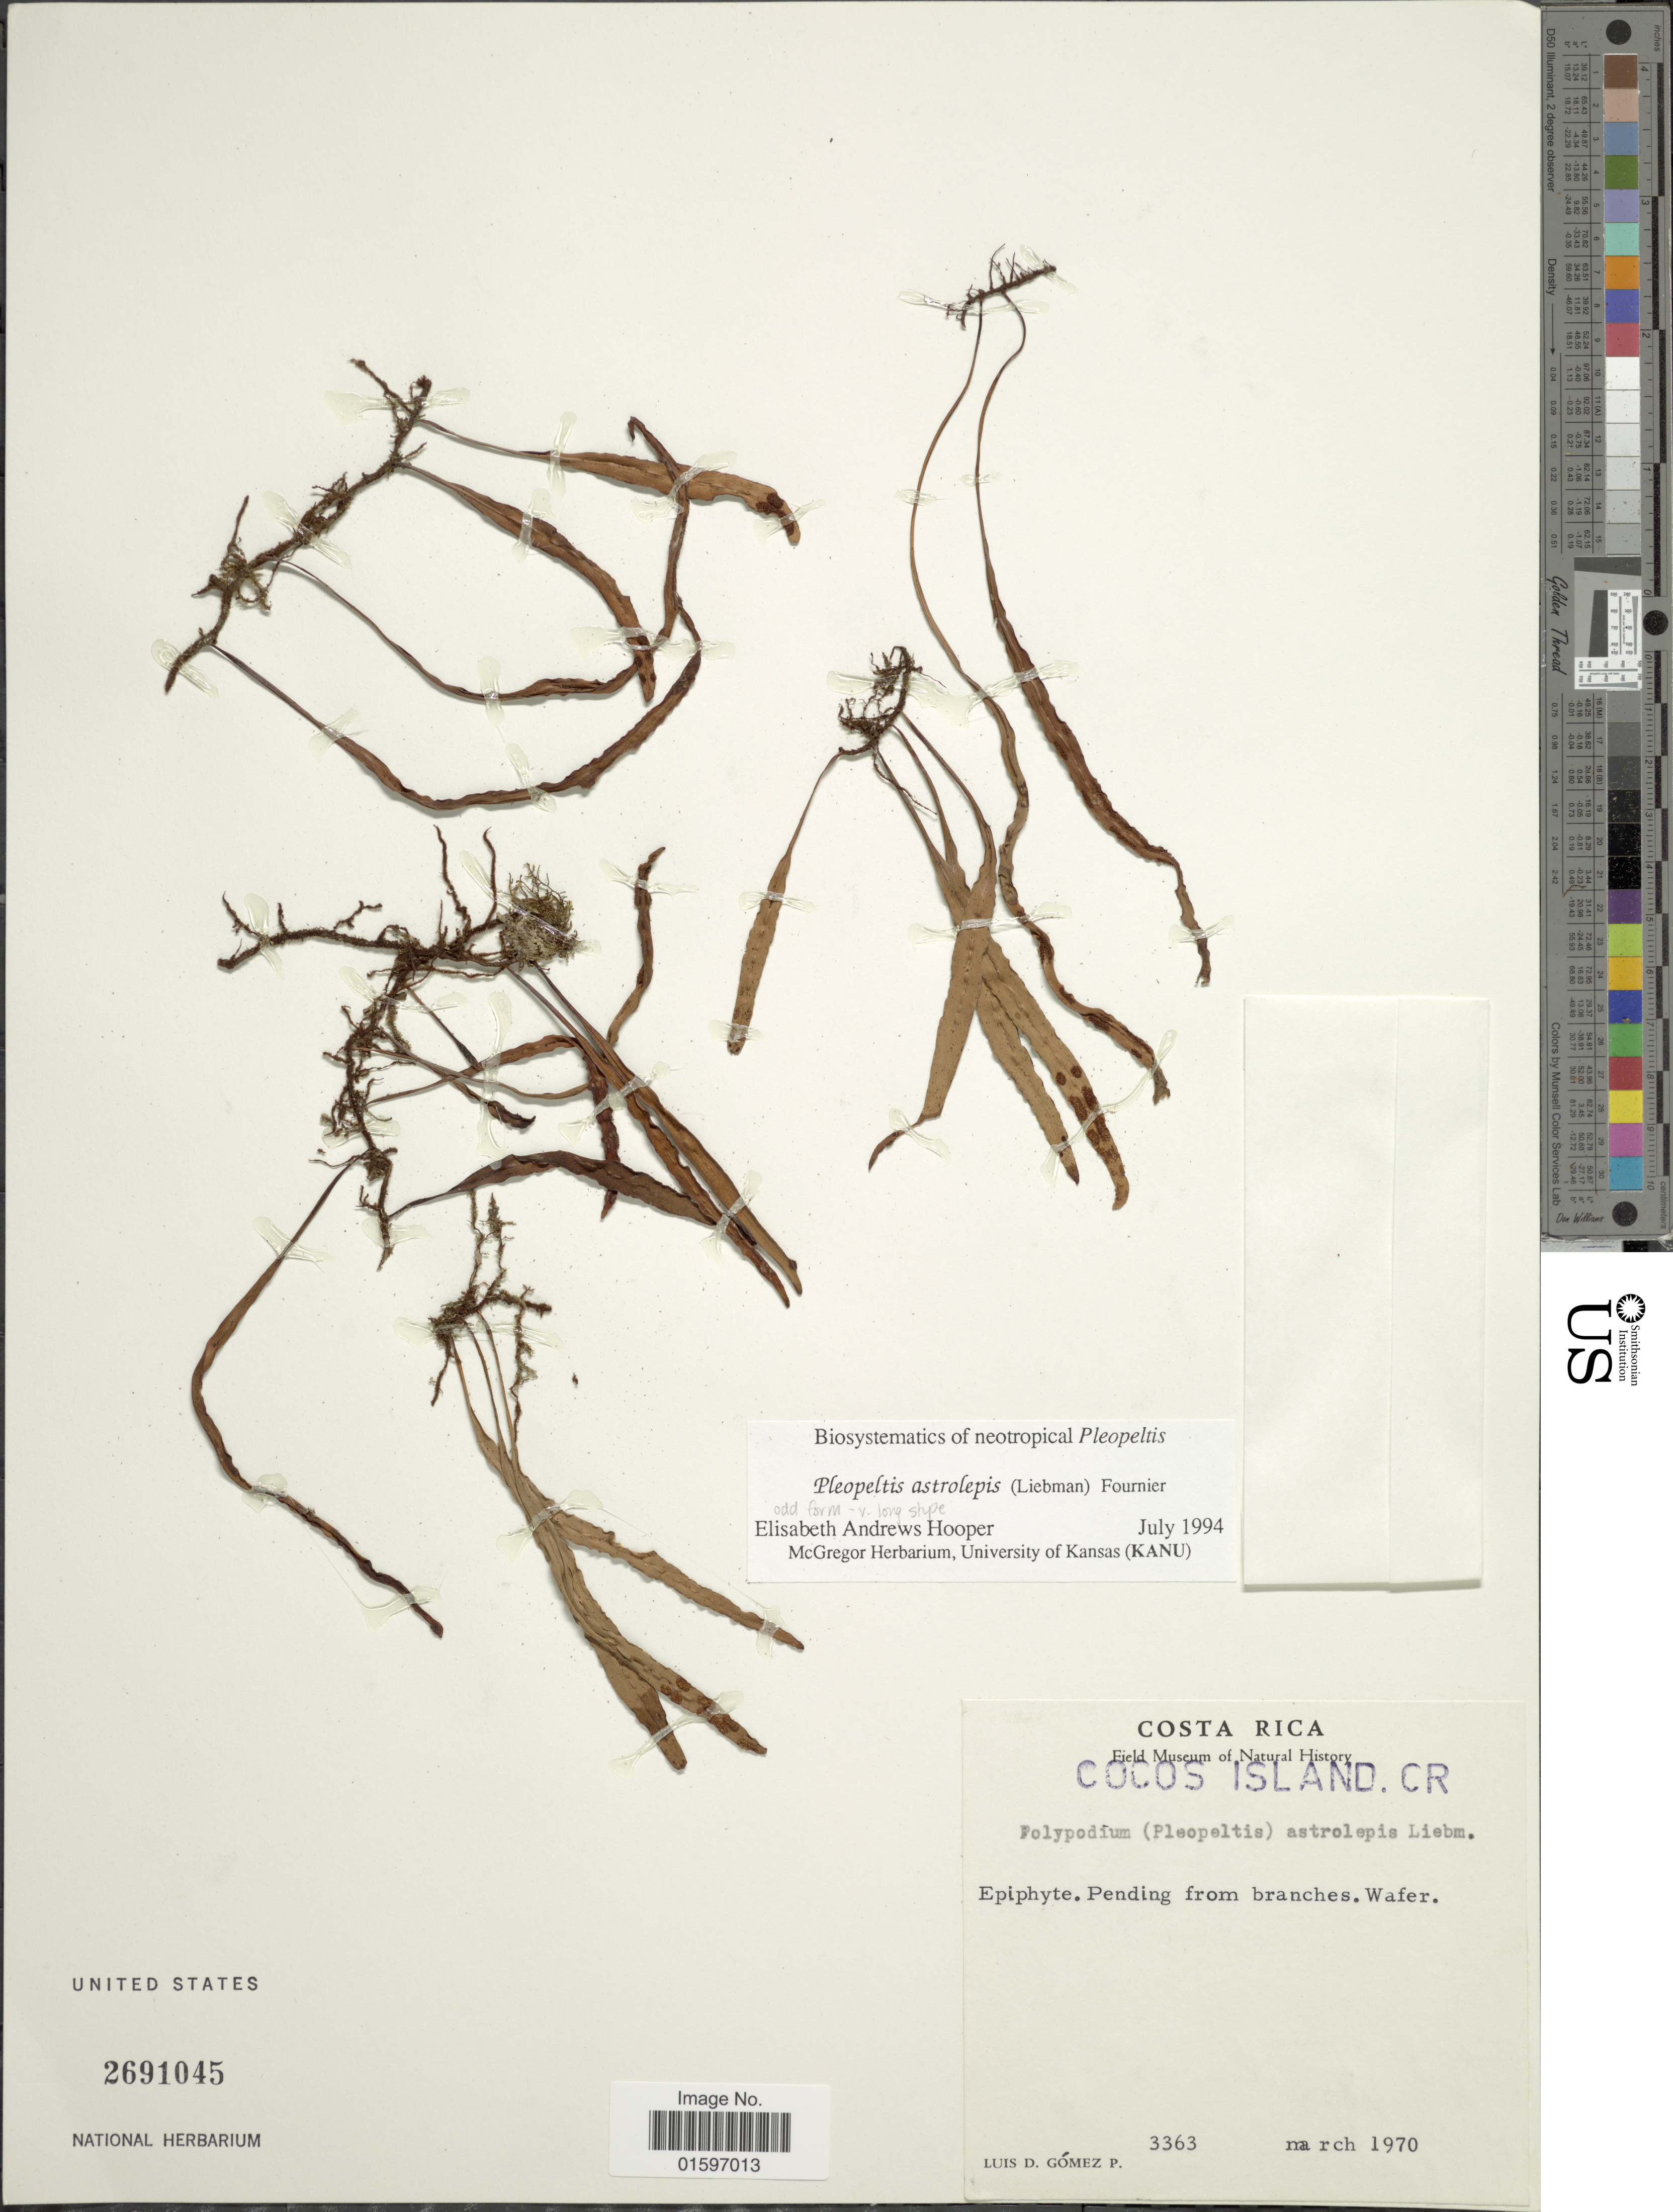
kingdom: Plantae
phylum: Tracheophyta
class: Polypodiopsida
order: Polypodiales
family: Polypodiaceae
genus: Pleopeltis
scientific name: Pleopeltis astrolepis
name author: (Liebm.) E. Fourn.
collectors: L. D. Gómez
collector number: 3363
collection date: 1970-03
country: Costa Rica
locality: Cocos Island.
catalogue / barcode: US 2691045